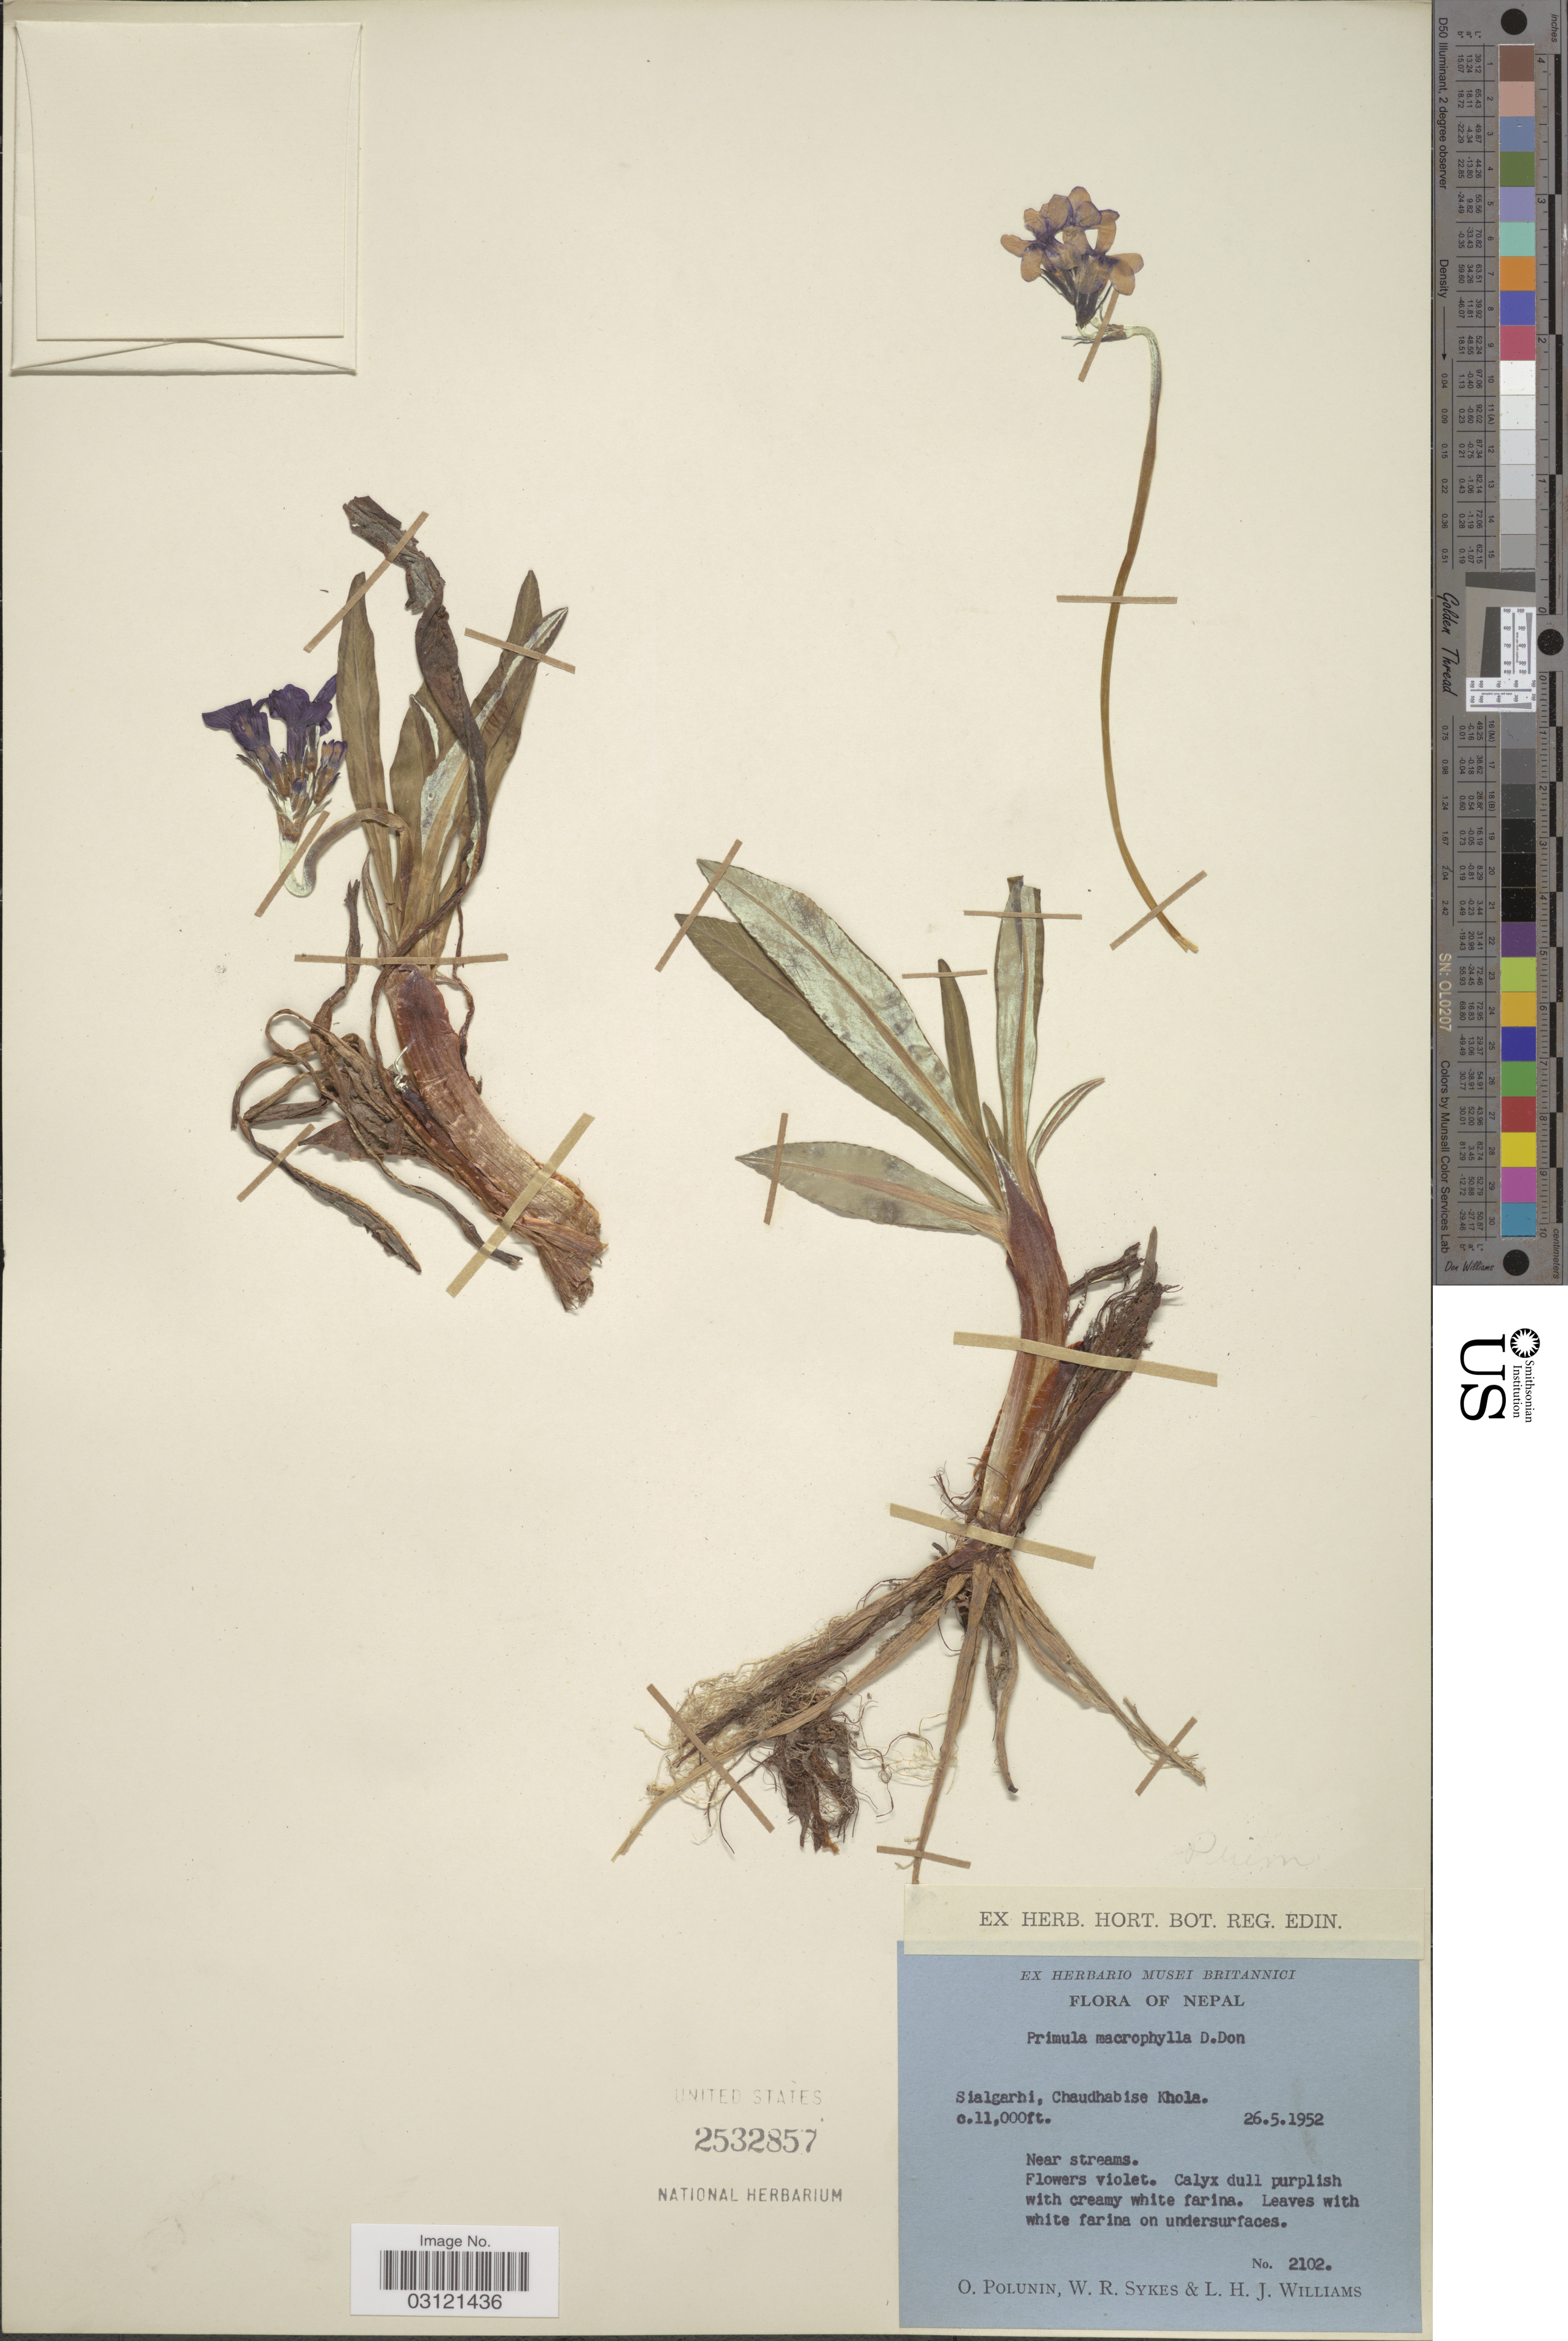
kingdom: Plantae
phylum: Tracheophyta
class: Magnoliopsida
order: Ericales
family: Primulaceae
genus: Primula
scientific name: Primula macrophylla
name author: D. Don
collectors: O. V. Polunin, W. R. Sykes & L. H. J. Williams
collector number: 2102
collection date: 1952-05-26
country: Nepal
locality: Sialgarhi, Chaudhabise Khola. Near streams.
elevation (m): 3353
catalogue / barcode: US 2532857